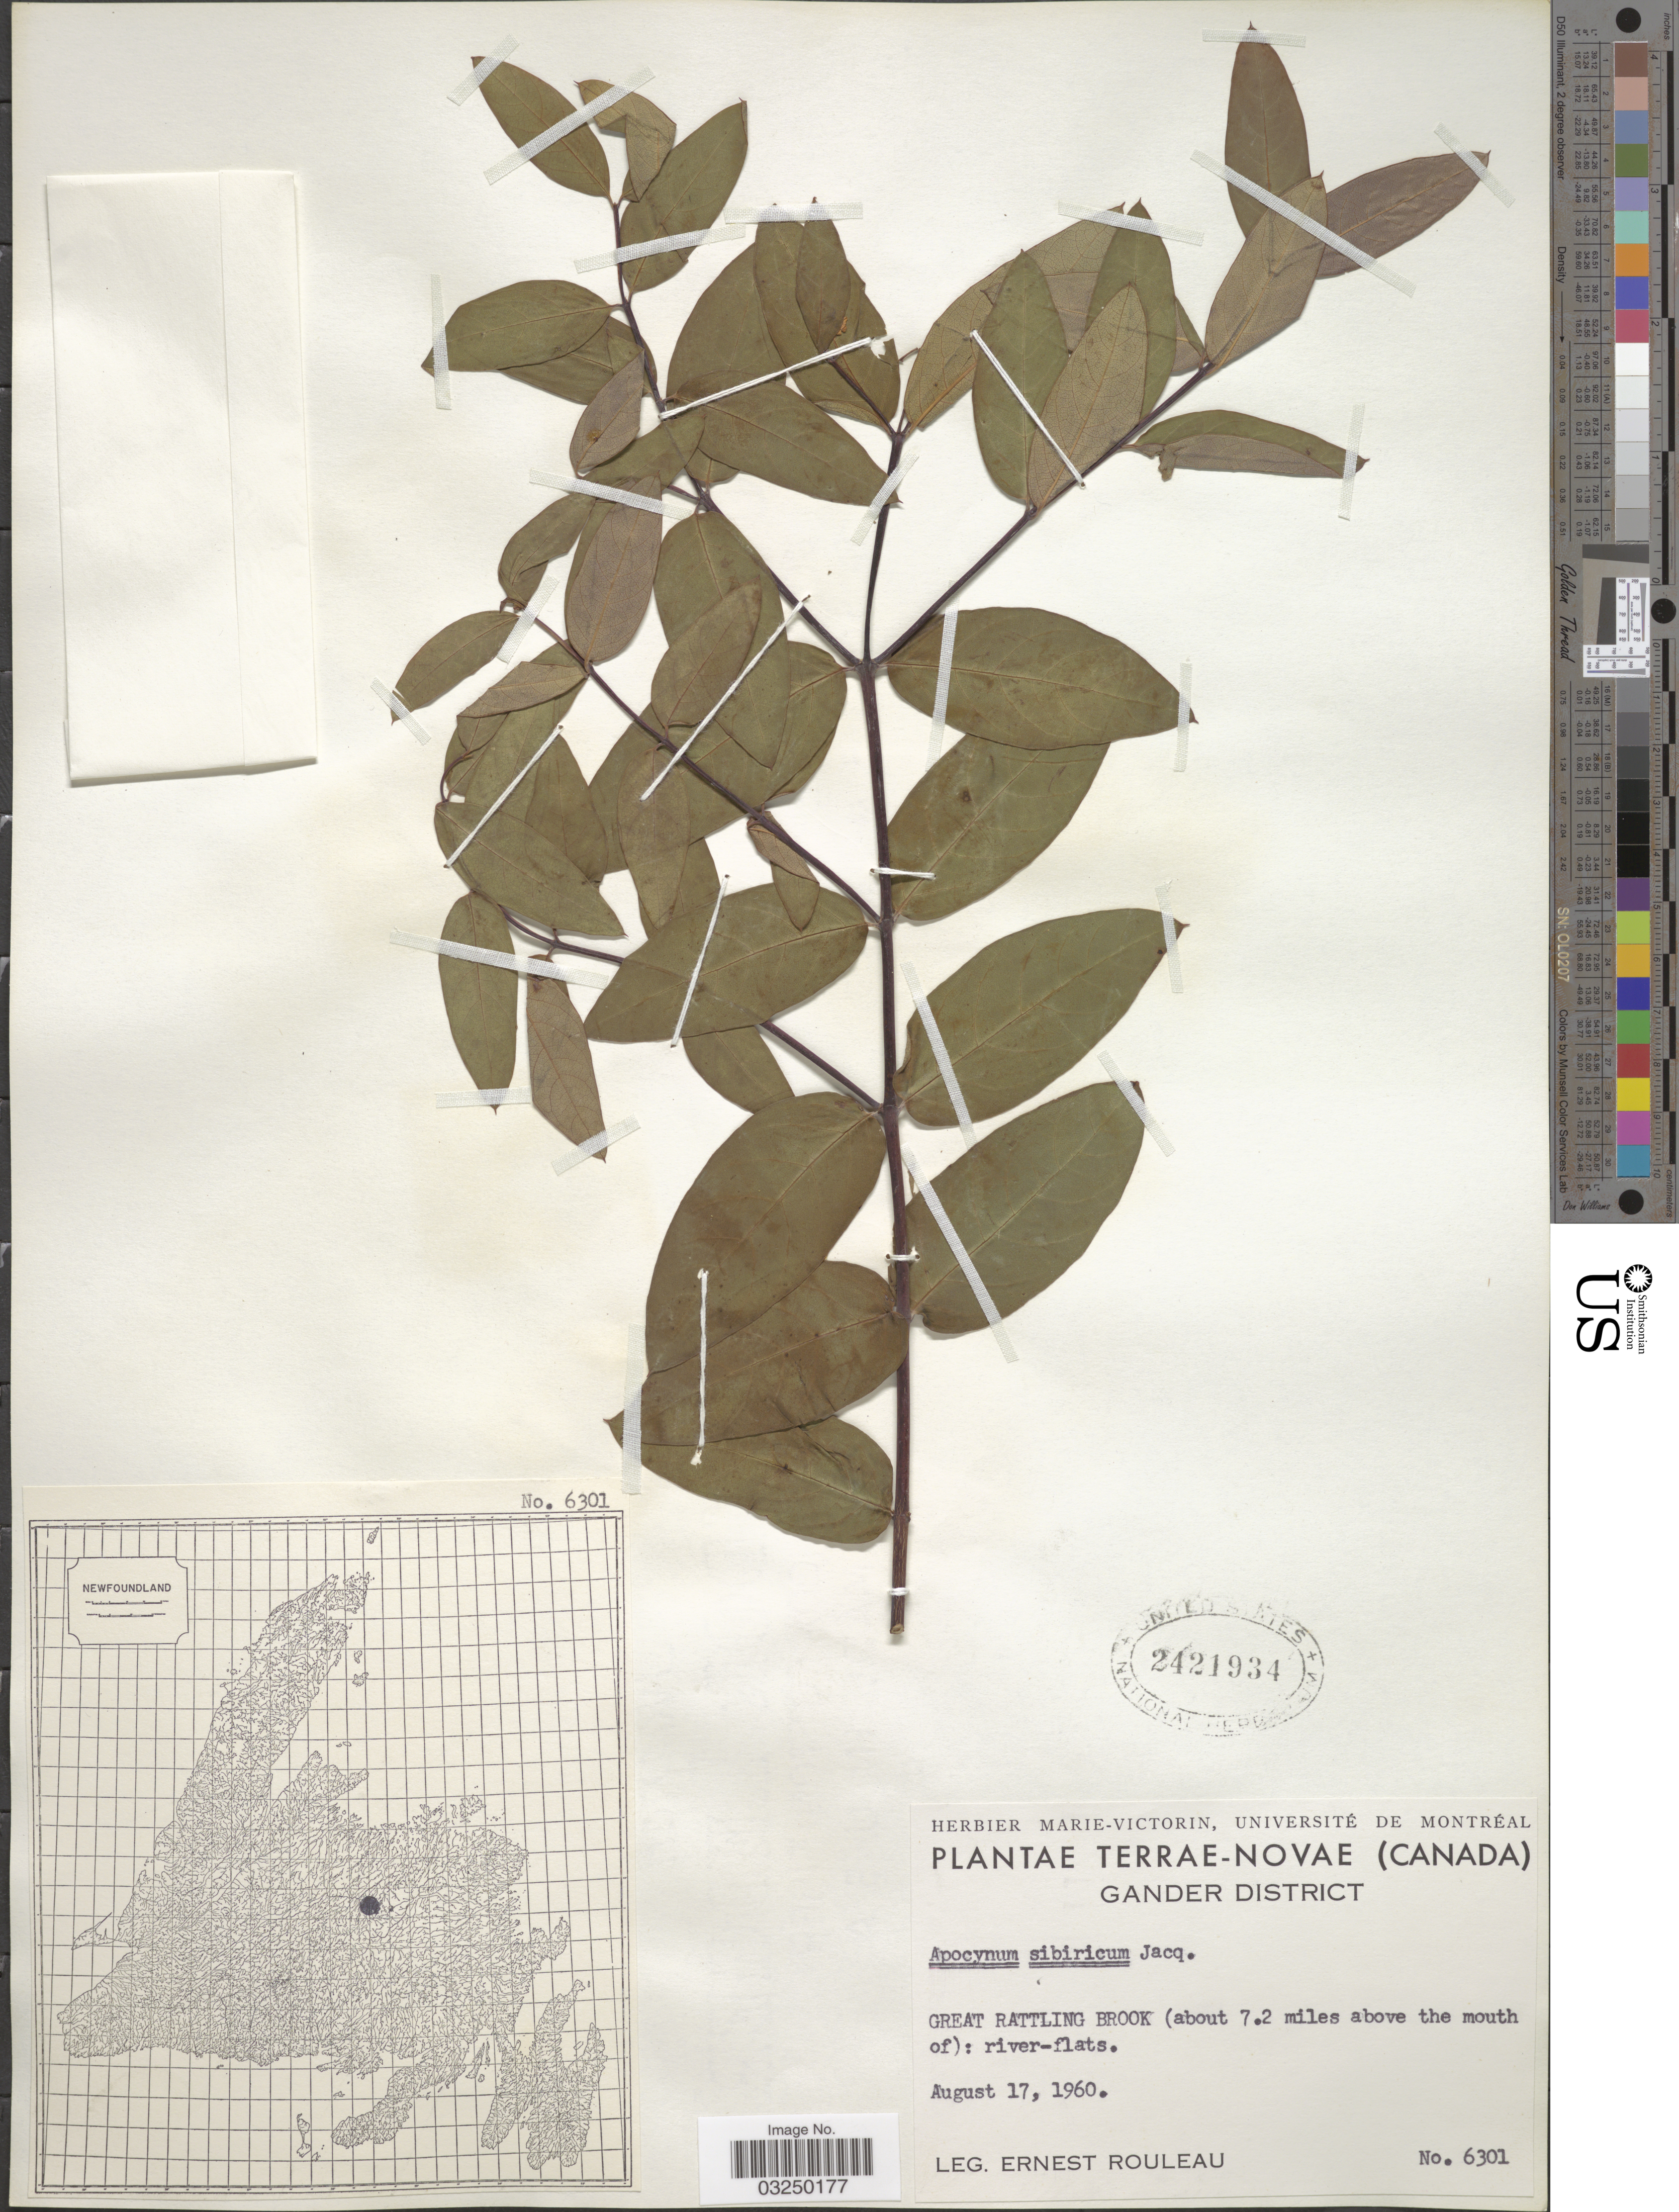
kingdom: Plantae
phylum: Tracheophyta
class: Magnoliopsida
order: Gentianales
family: Apocynaceae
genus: Apocynum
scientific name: Apocynum sibiricum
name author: Jacq.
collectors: J. Rouleau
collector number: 6301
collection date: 1960-08-17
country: Canada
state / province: Newfoundland and Labrador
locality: Terrae-Novae. Gander District. Great Rattling Brook (about 7.2 miles above the mouth of): river-flats.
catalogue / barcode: US 2421934